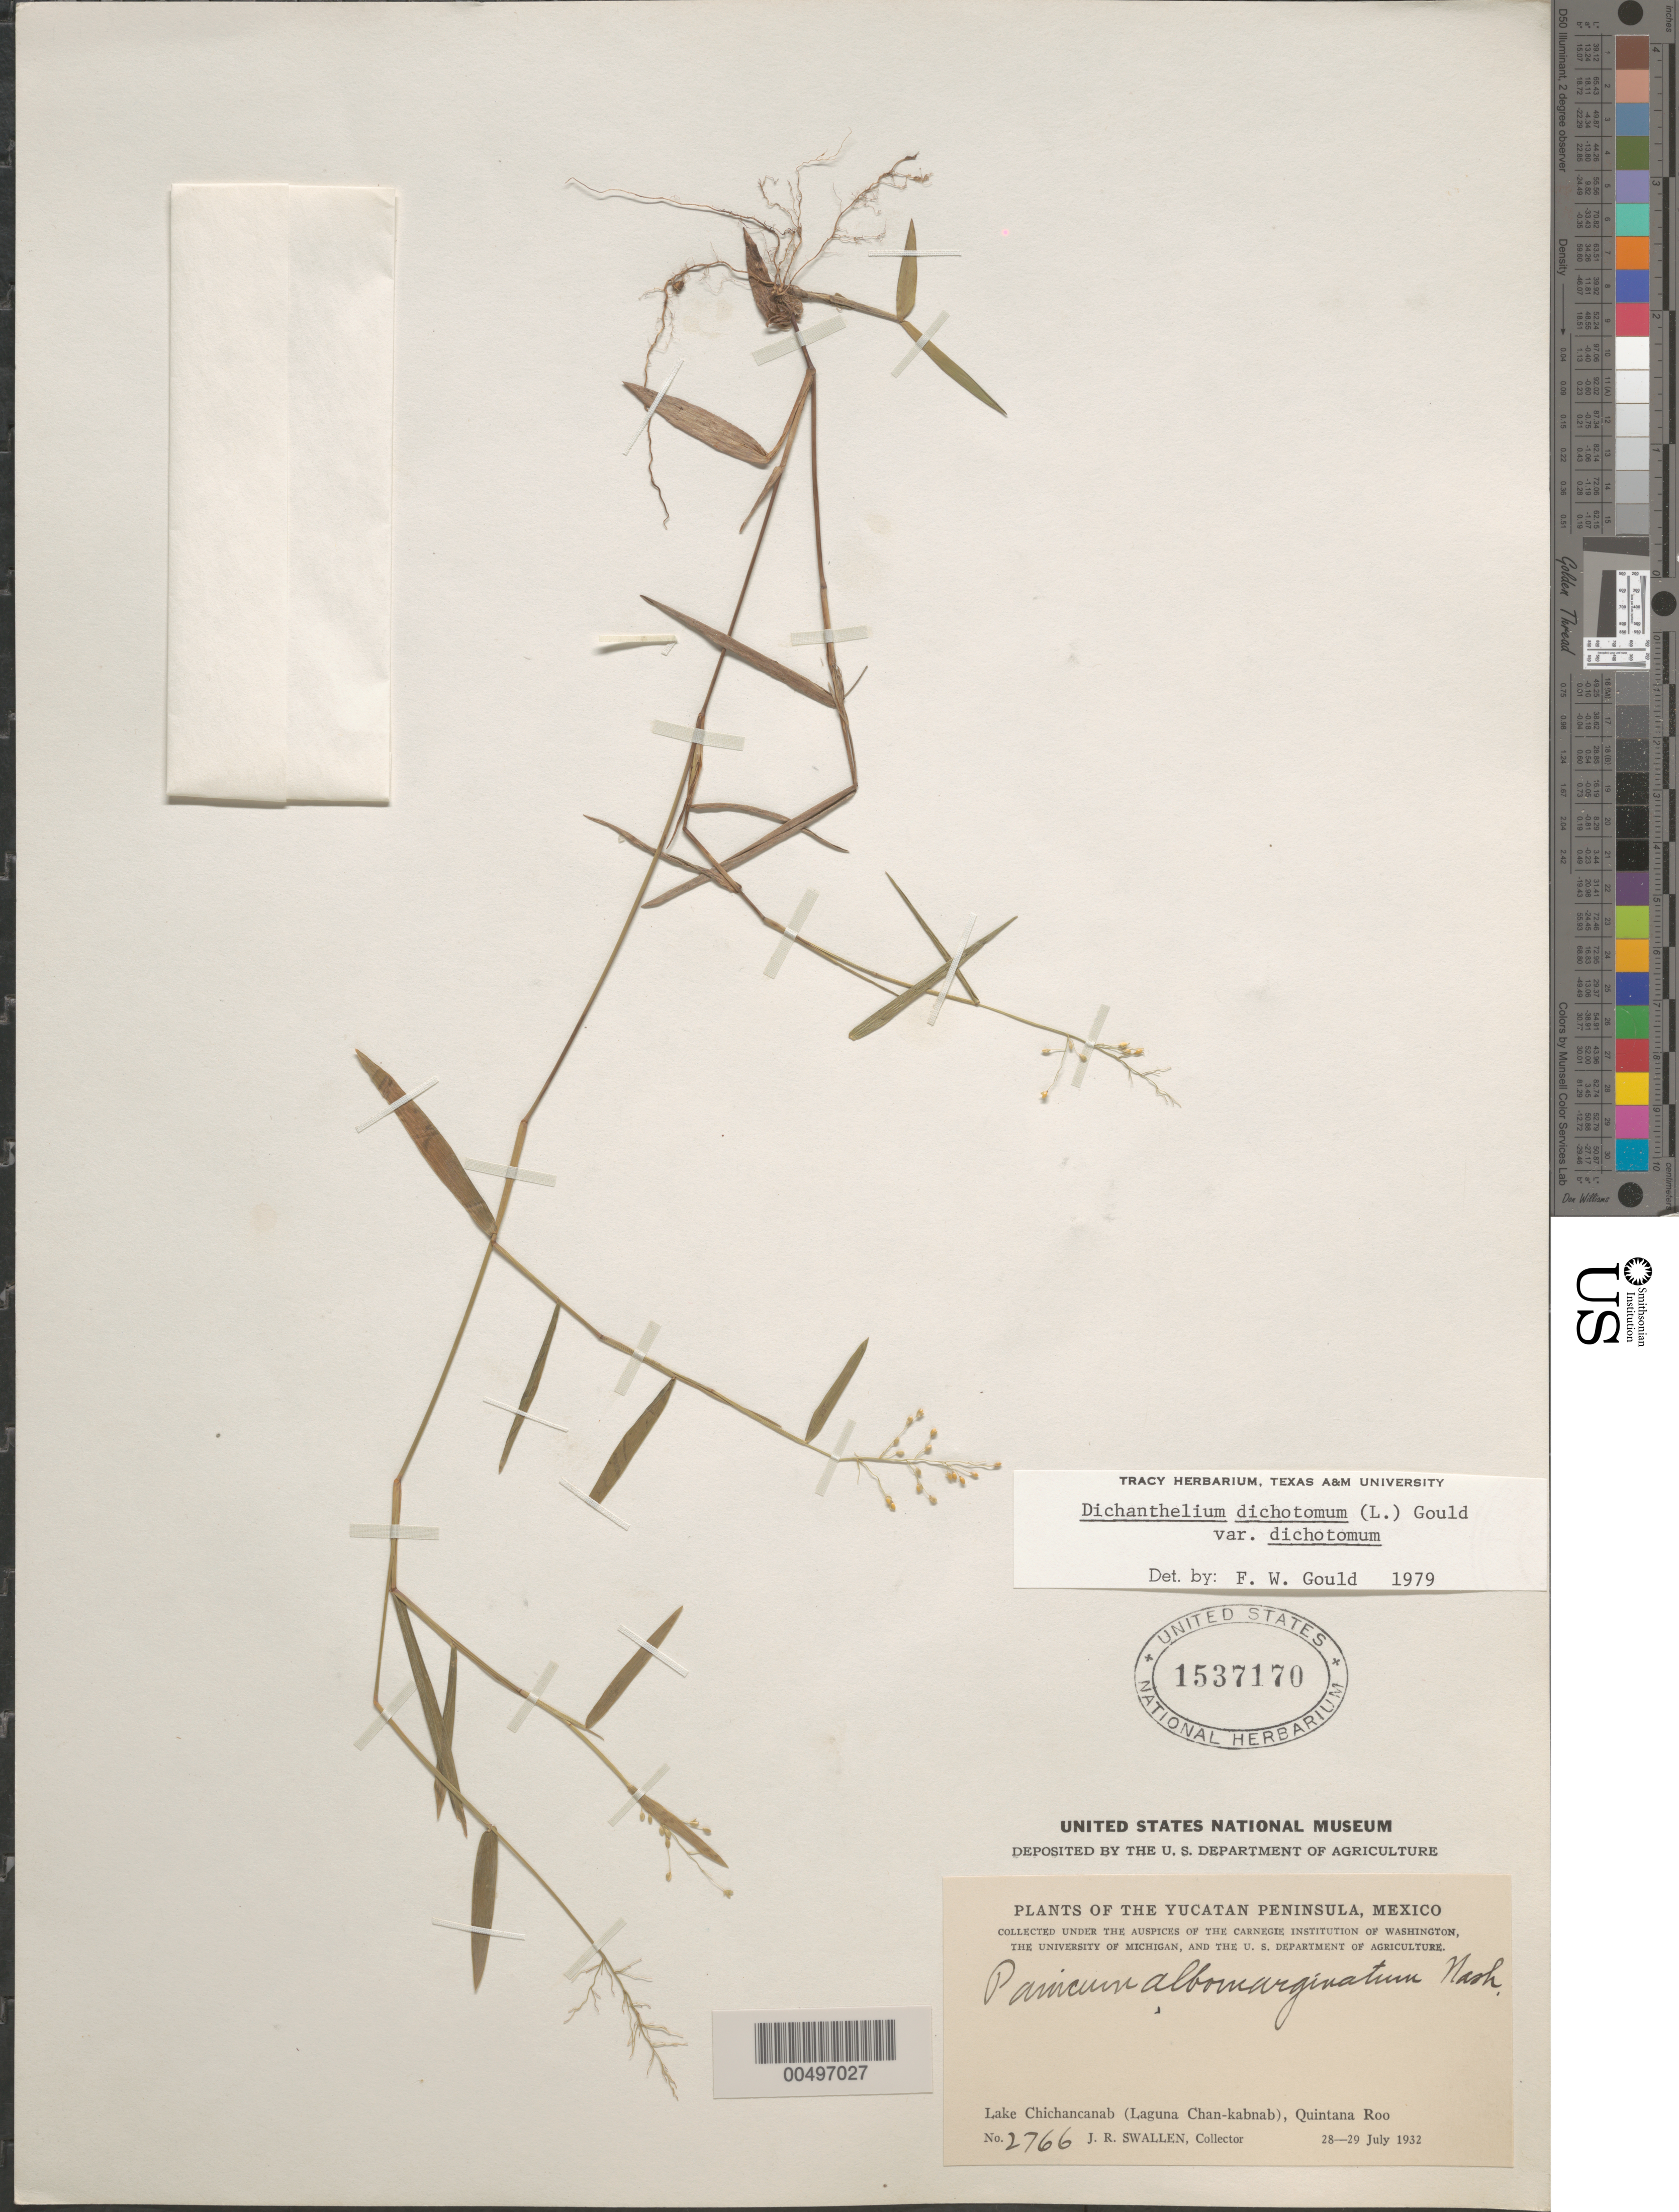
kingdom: Plantae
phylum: Tracheophyta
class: Liliopsida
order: Poales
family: Poaceae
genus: Dichanthelium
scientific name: Dichanthelium dichotomum var. dichotomum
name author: (L.) Gould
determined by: Gould, F. W.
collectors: J. R. Swallen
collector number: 2766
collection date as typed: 28 Jul 1932 to 29 Jul 1932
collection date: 1932-07-28/1932-07-29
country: Mexico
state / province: Quintana Roo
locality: Yucatan Peninsula, Lake Chichancanab (Laguna Chan-Kabnab)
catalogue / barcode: US 1537170